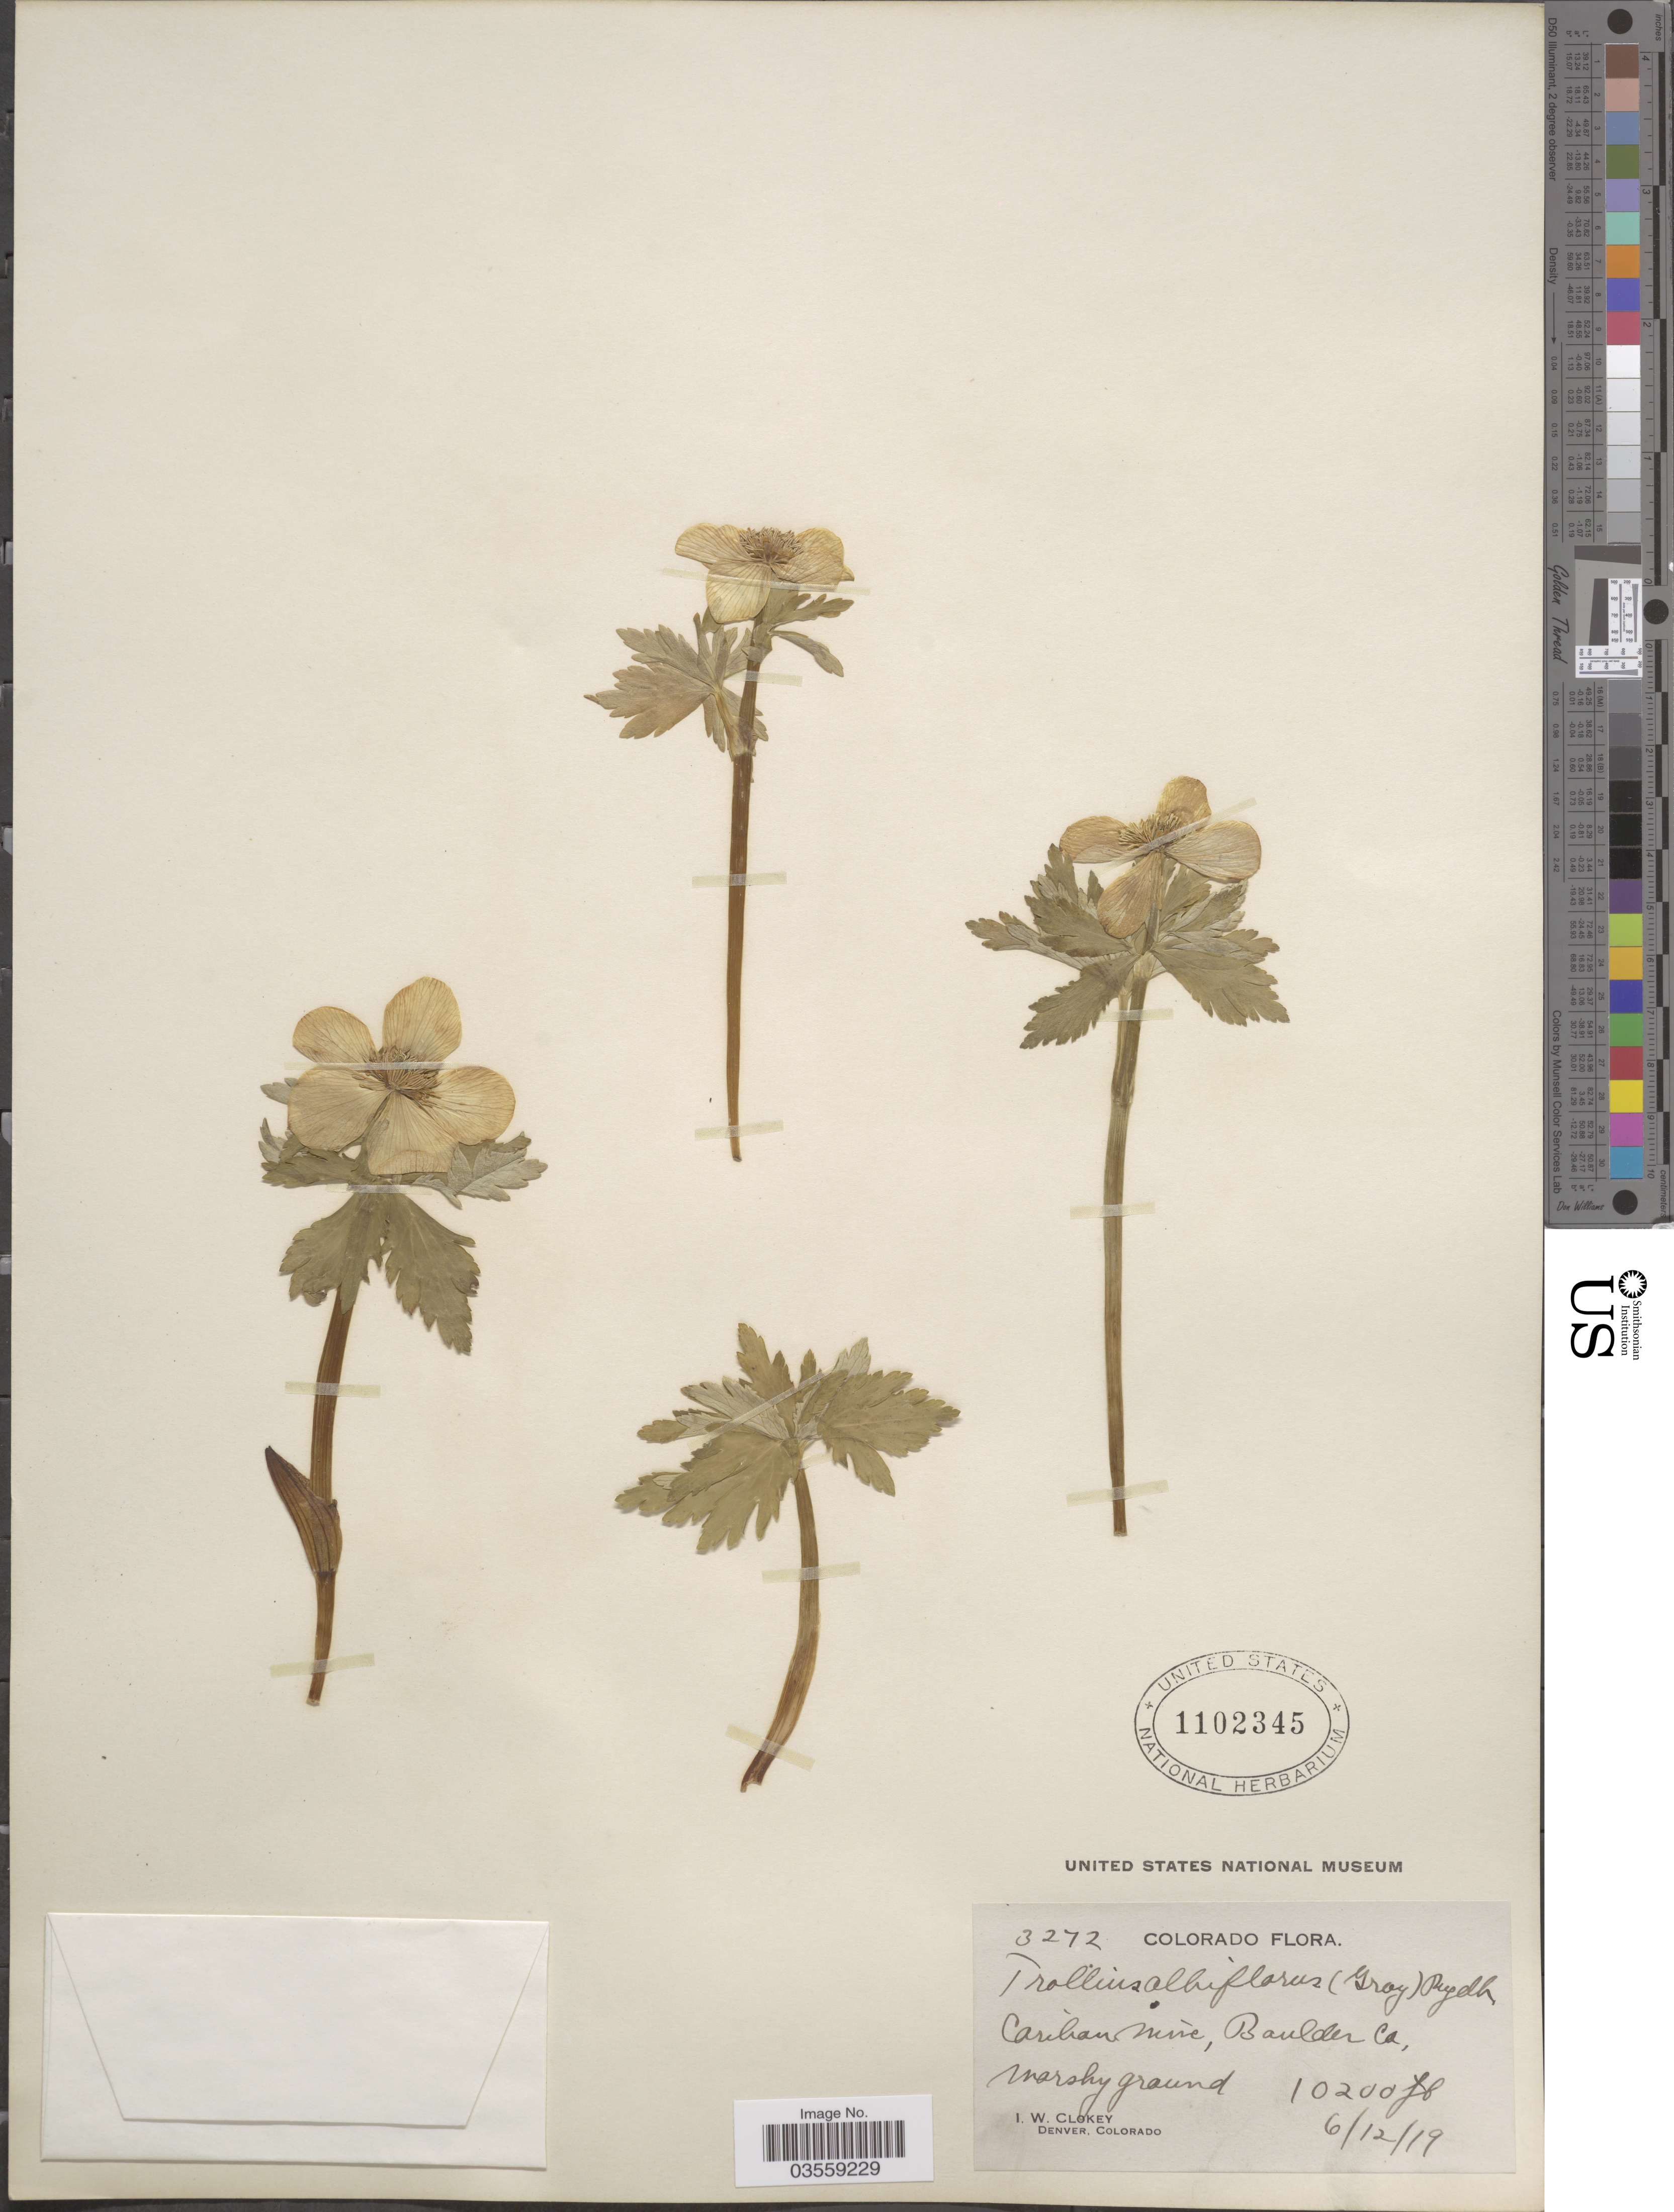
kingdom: Plantae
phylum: Tracheophyta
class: Magnoliopsida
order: Ranunculales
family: Ranunculaceae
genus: Trollius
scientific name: Trollius laxus var. albiflorus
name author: A. Gray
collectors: I. W. Clokey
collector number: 3272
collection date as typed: Transcribed d/m/y: 12/6/19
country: United States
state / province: Colorado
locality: Caribou Mine, Boulder Co.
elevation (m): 3109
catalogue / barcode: US 1102345